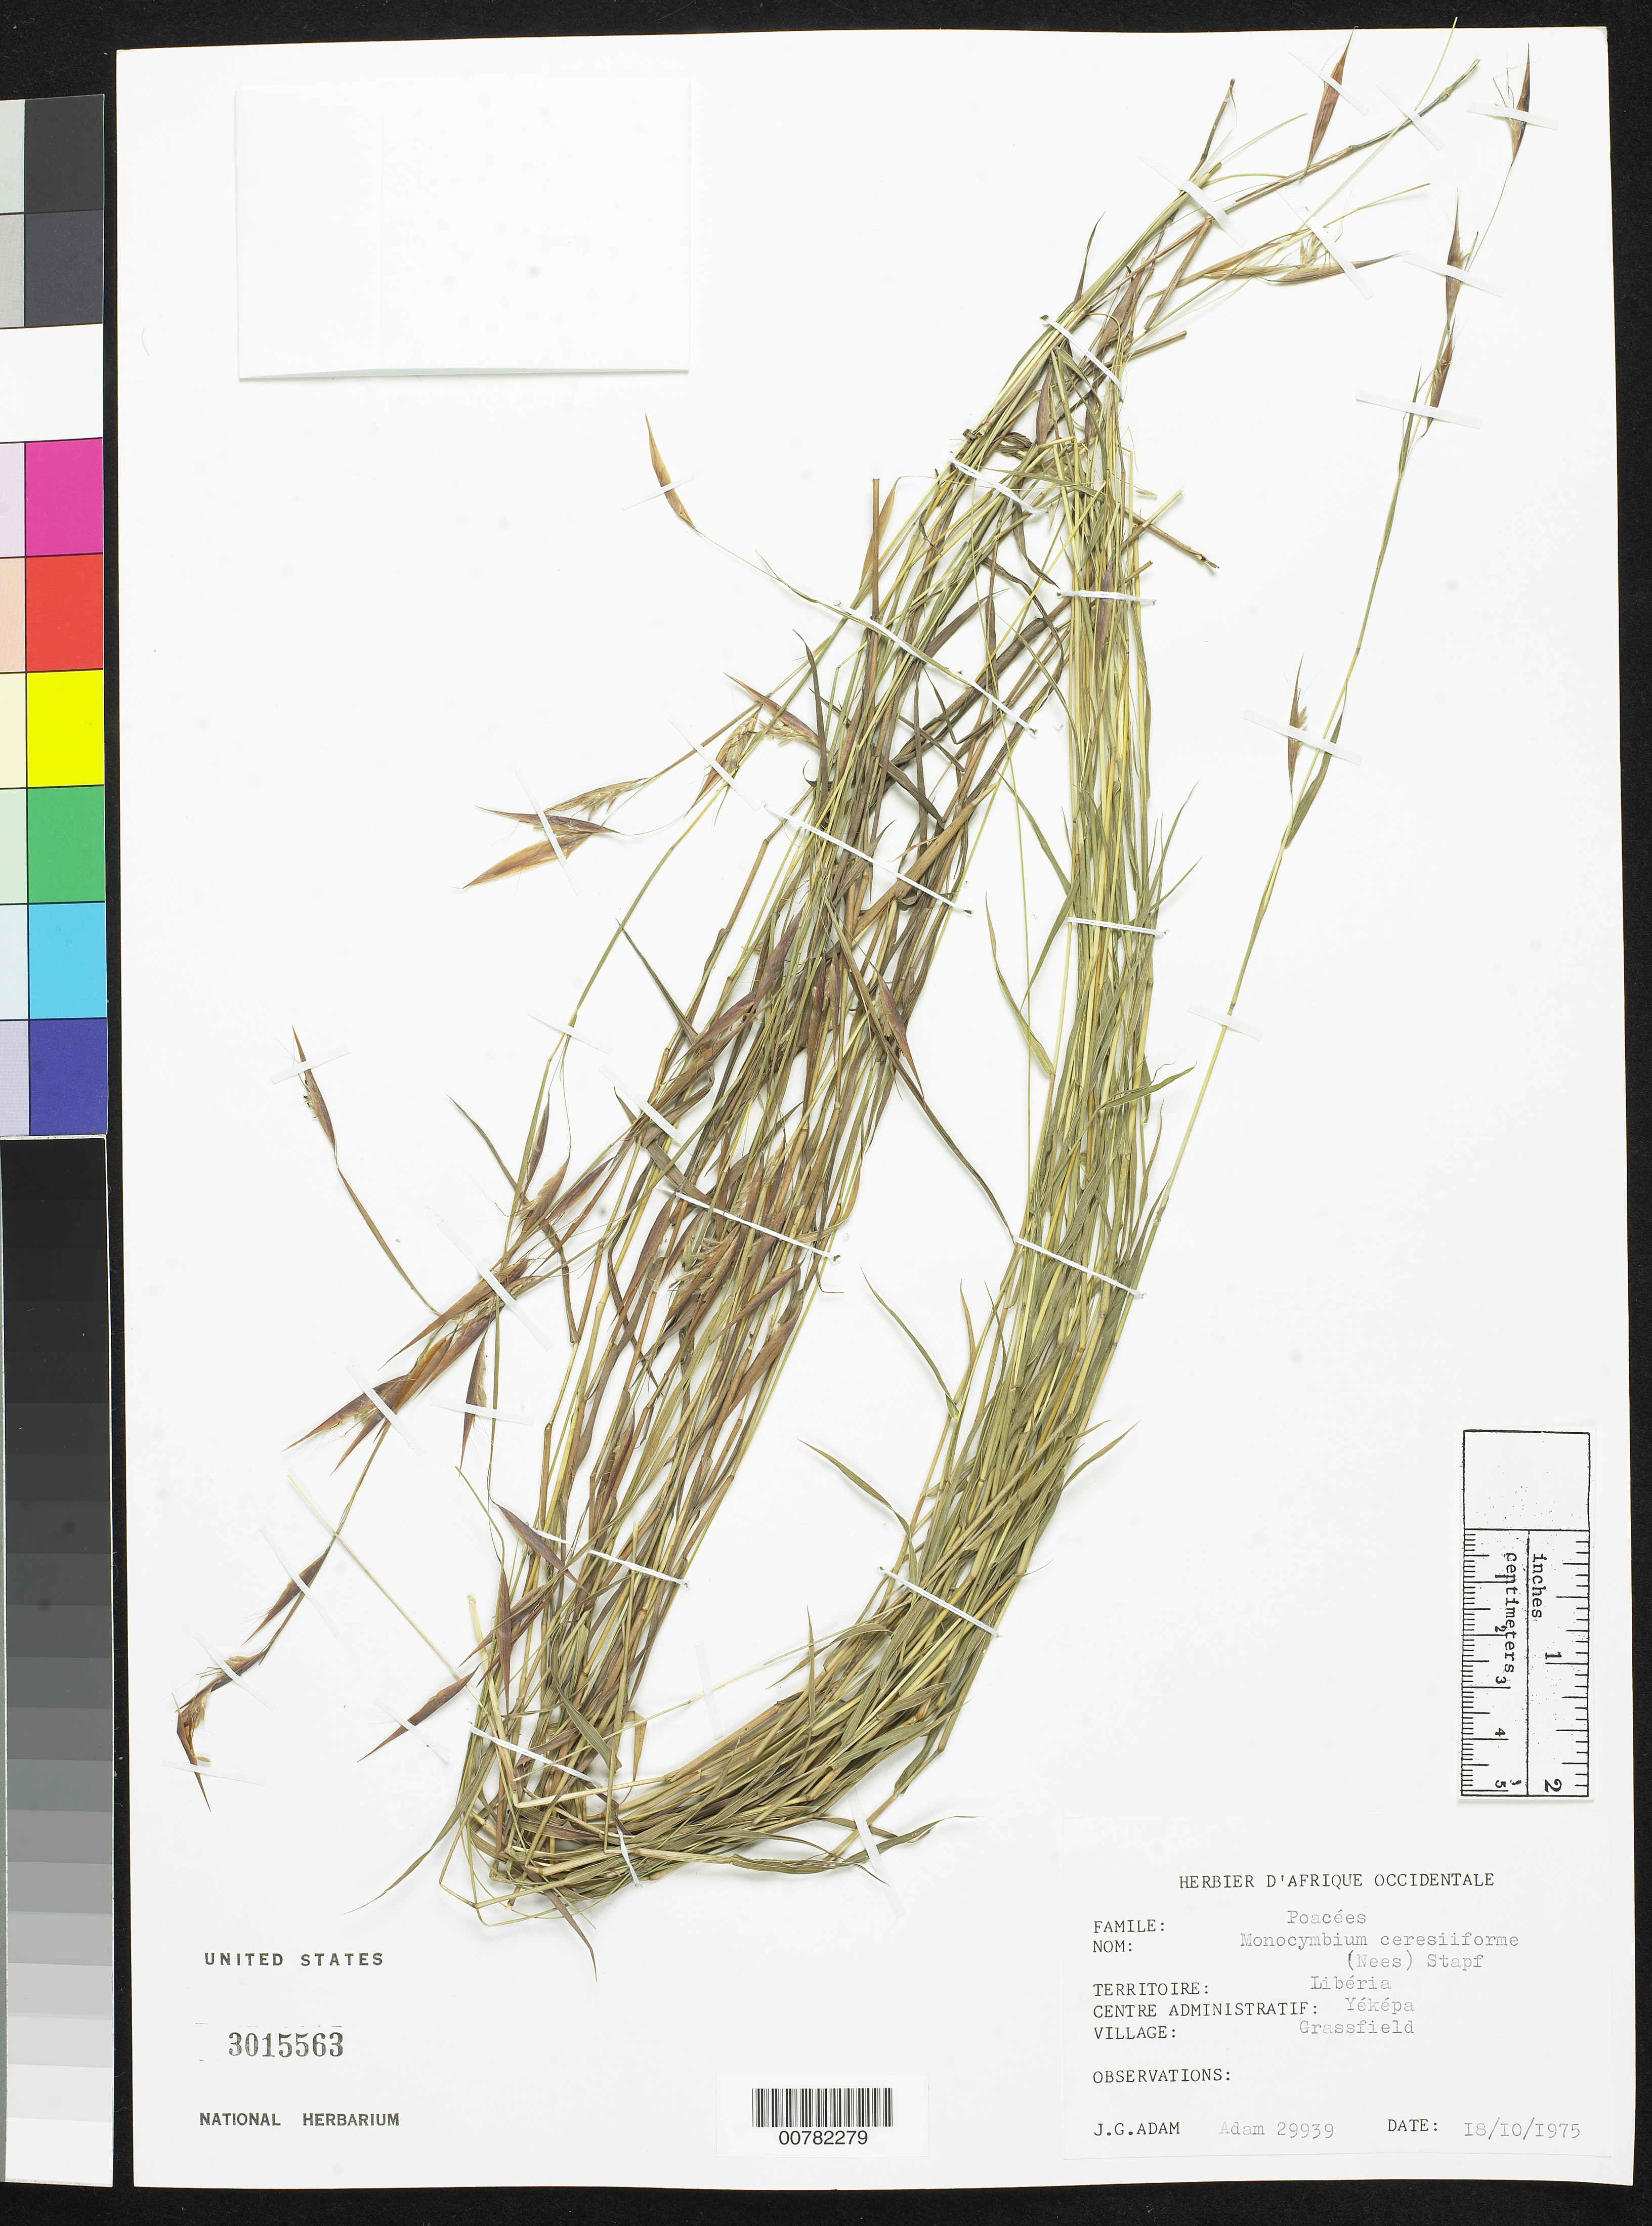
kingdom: Plantae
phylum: Tracheophyta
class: Liliopsida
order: Poales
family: Poaceae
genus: Monocymbium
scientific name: Monocymbium ceresiiforme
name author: (Nees) Stapf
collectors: J. Adam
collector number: Adam 29929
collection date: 1975-10-18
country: Liberia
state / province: Nimba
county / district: Yekepa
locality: Grassfield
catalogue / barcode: US 3015563